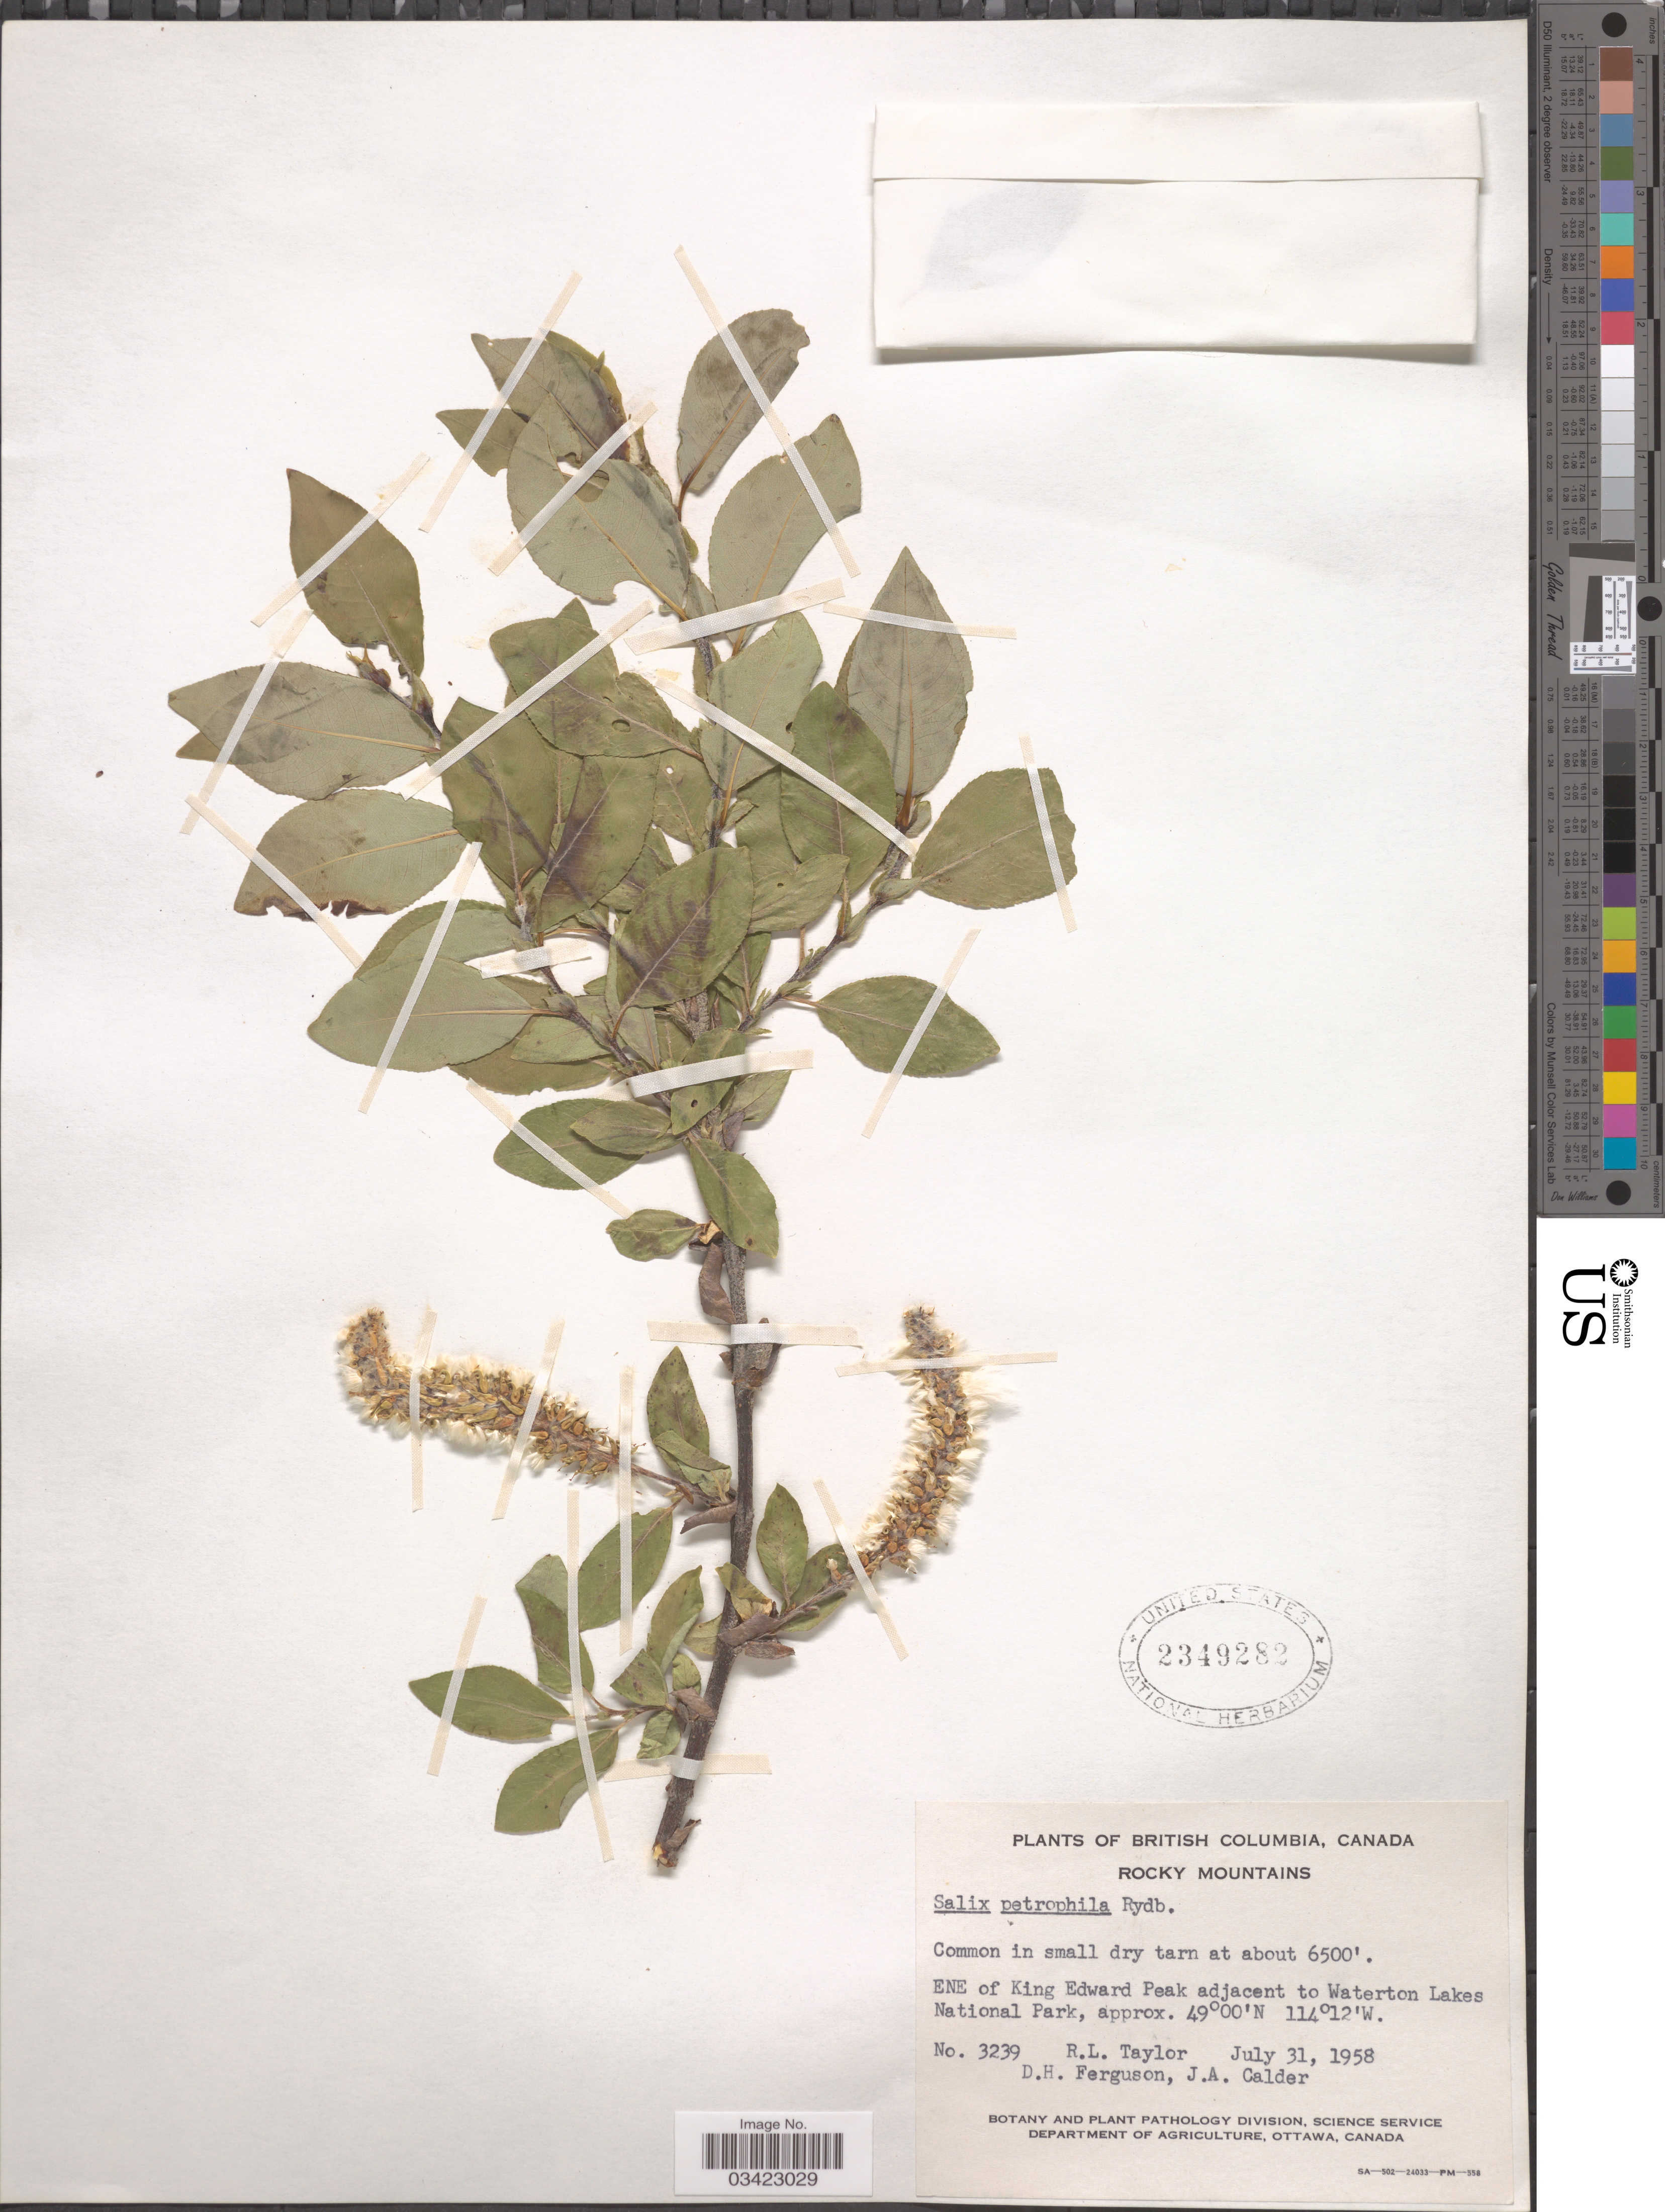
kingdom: Plantae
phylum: Tracheophyta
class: Magnoliopsida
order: Malpighiales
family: Salicaceae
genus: Salix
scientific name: Salix anglorum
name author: Cham.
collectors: R. Taylor, D. Ferguson & J. A. Calder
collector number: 3239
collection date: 1958-07-31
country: Canada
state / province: British Columbia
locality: Rocky Mountains. ENE of King Edward Peak adjacent to Waterton Lakes National Park.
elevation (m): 1981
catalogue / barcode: US 2349282